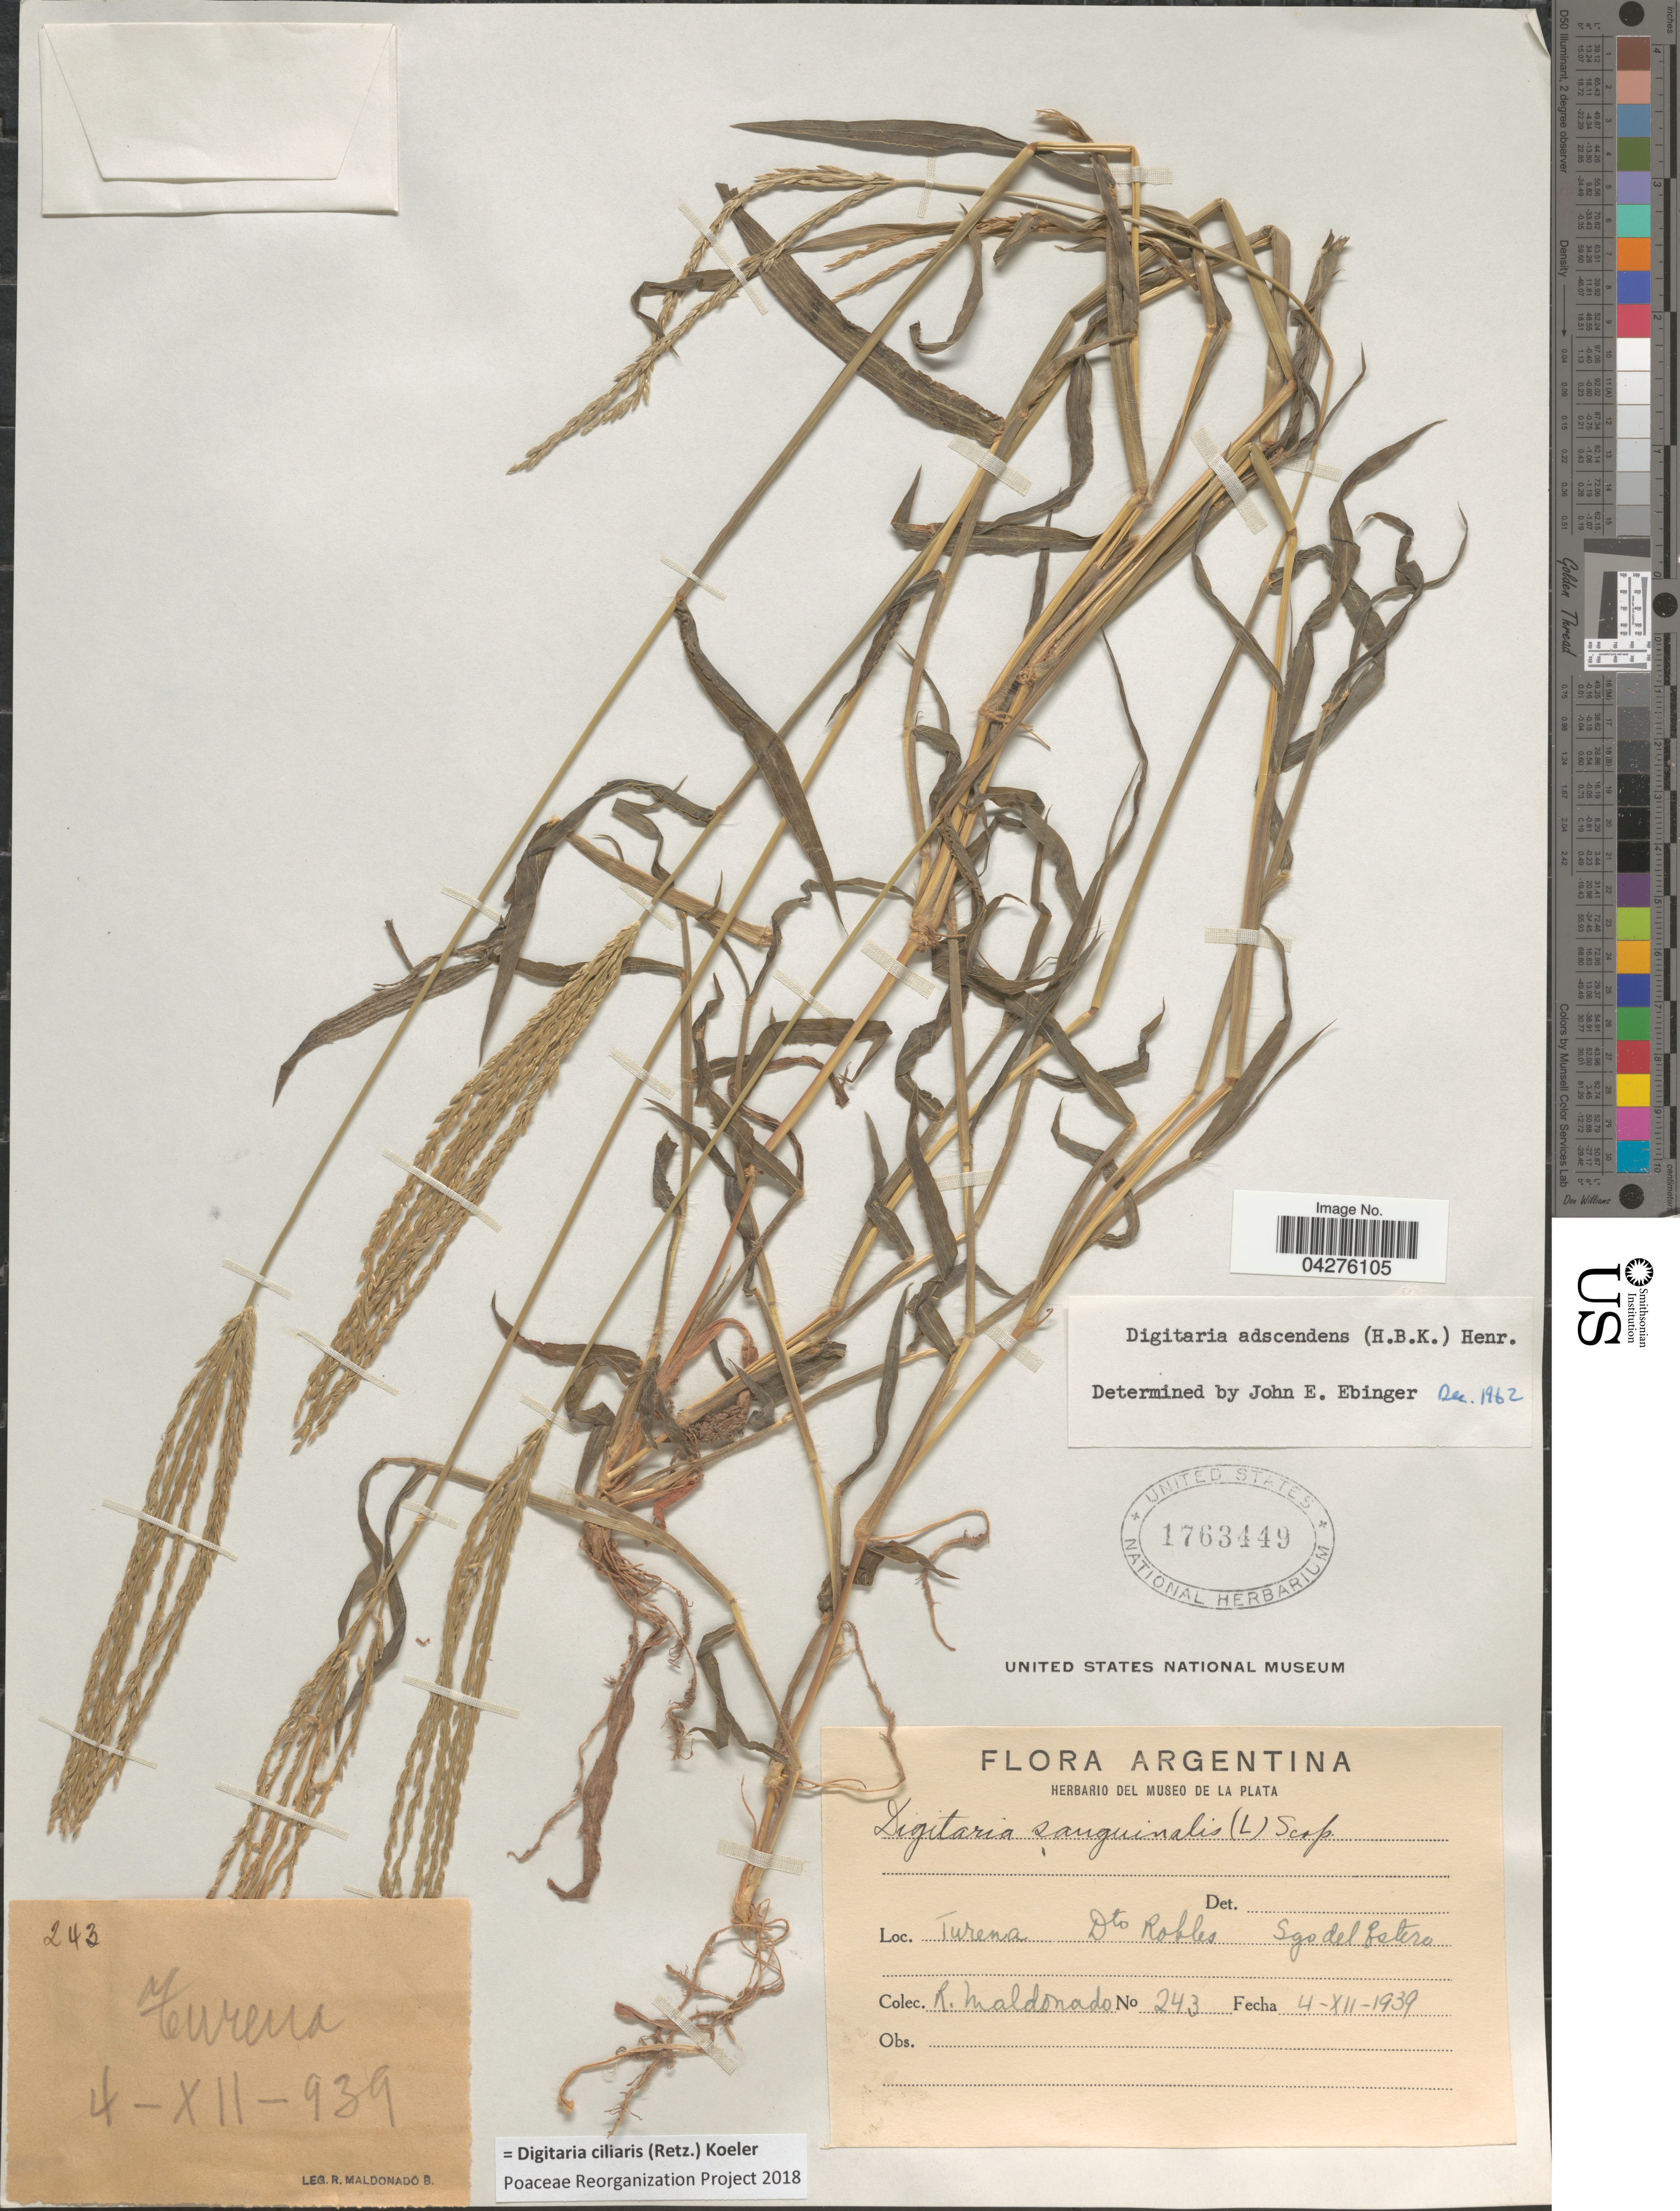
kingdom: Plantae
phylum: Tracheophyta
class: Liliopsida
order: Poales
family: Poaceae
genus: Digitaria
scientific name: Digitaria ciliaris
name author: (Retz.) Koeler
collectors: R. Maldonado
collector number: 243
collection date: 1939-12-04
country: Argentina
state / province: Santiago del Estero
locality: Turena. Dto Robles. Sgo del Estero.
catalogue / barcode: US 1763449